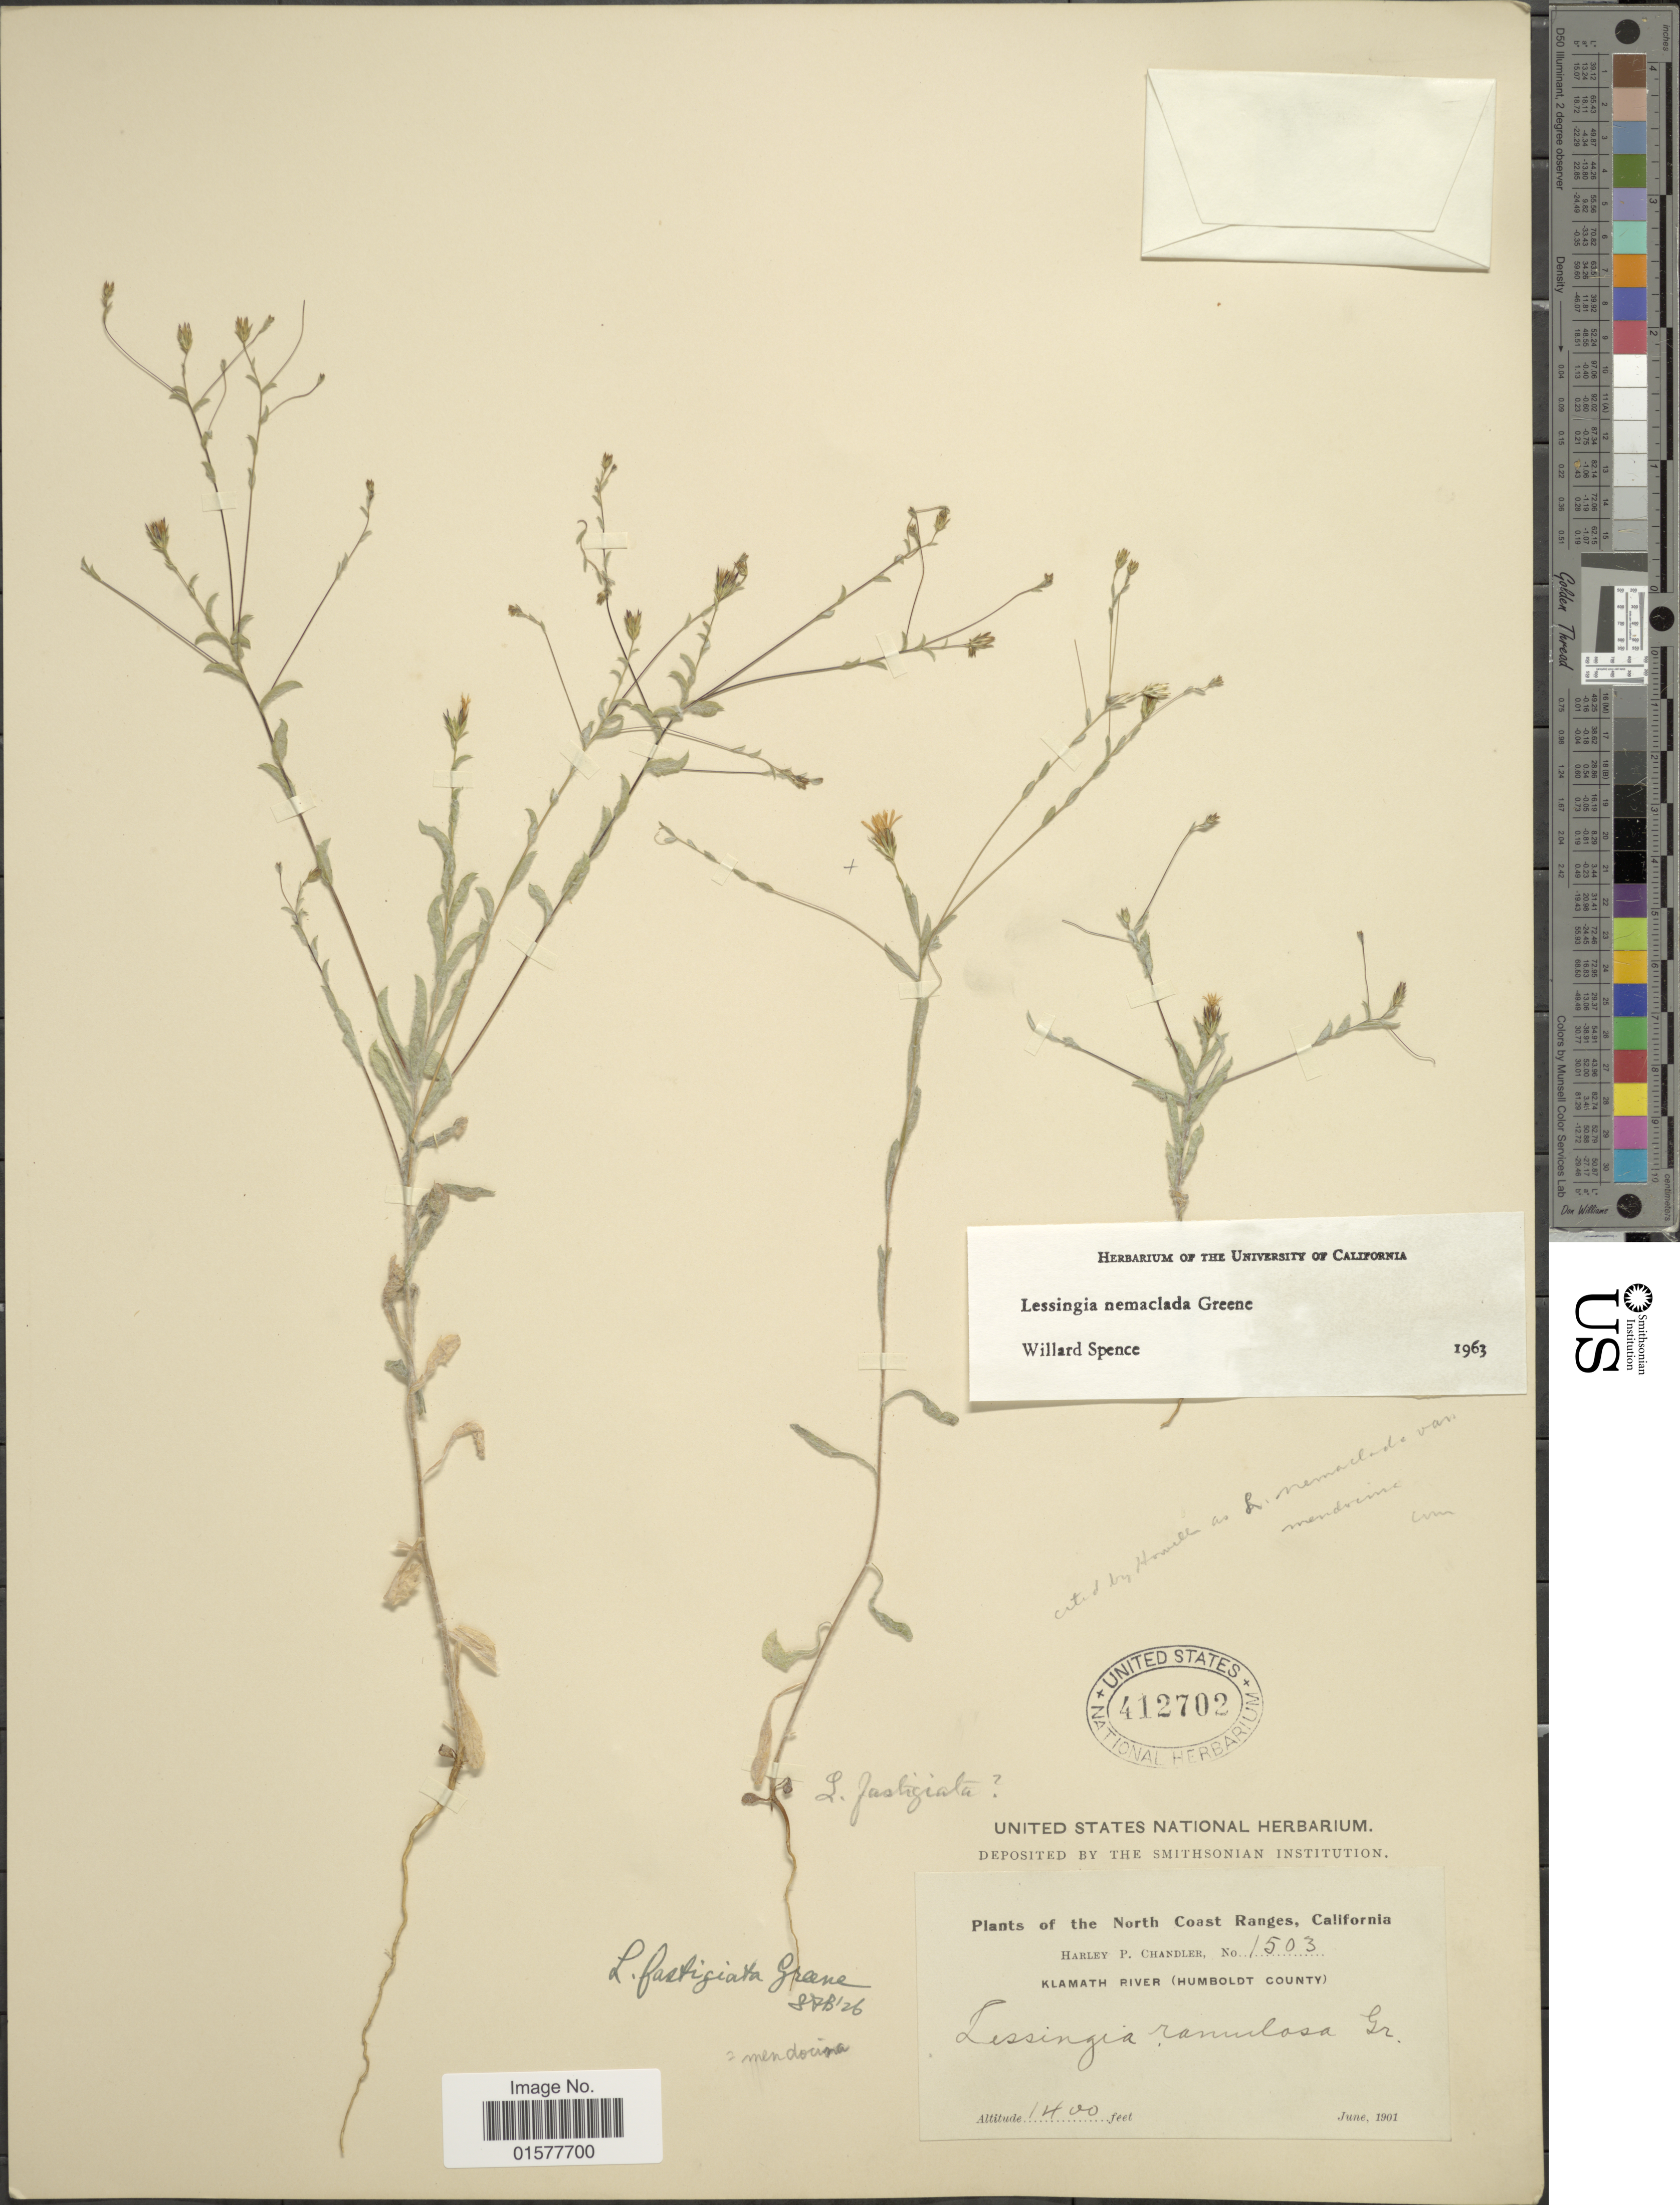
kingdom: Plantae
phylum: Tracheophyta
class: Magnoliopsida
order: Asterales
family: Asteraceae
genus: Lessingia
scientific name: Lessingia nemaclada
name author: Greene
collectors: H. Chandler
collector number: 1503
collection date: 1901-06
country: United States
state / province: California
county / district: Humboldt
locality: The North Coast Ranges, California, Klamath River ( Humboldt County)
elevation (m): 427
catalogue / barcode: US 412702